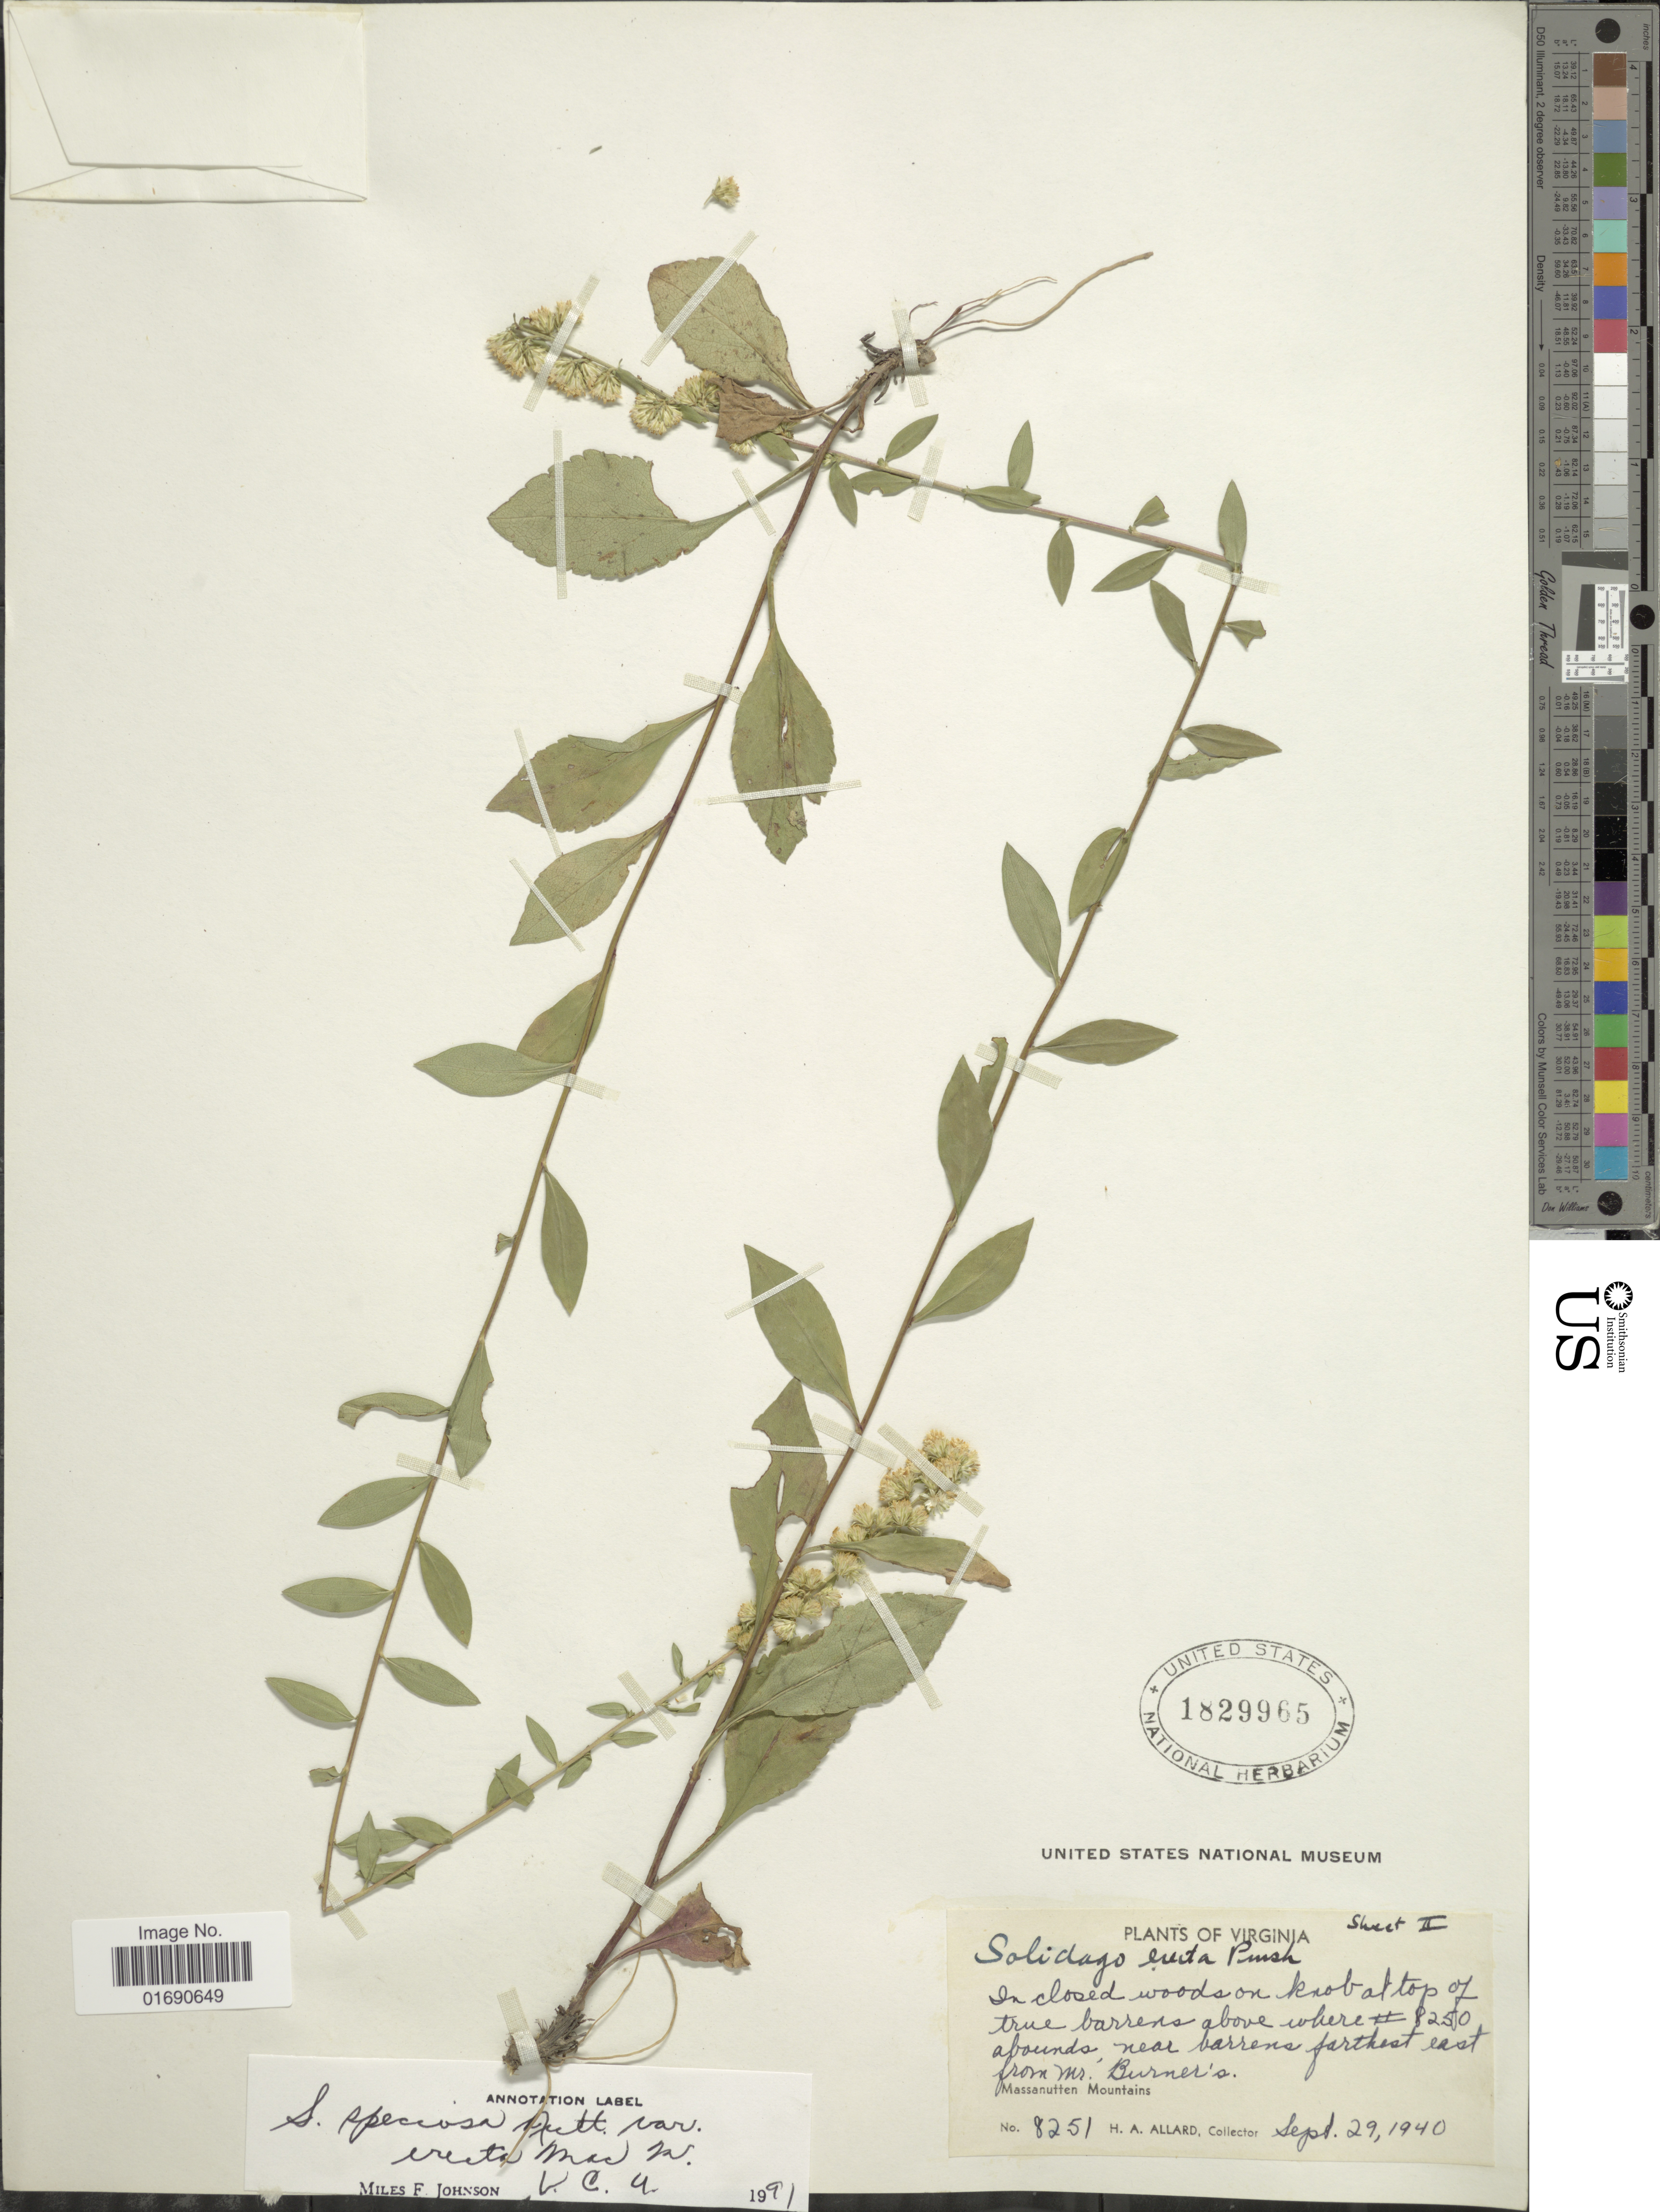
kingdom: Plantae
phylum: Tracheophyta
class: Magnoliopsida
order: Asterales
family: Asteraceae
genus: Solidago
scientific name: Solidago speciosa var. erecta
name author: (Pursh) MacMill.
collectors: H. A. Allard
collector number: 8251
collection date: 1940-09-29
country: United States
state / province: Virginia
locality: In closed woods on knob at top of true barrens above where # 8250 abound, near barrens farthest east from Mr Burner's, Massanutten Mountains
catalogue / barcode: US 1829965